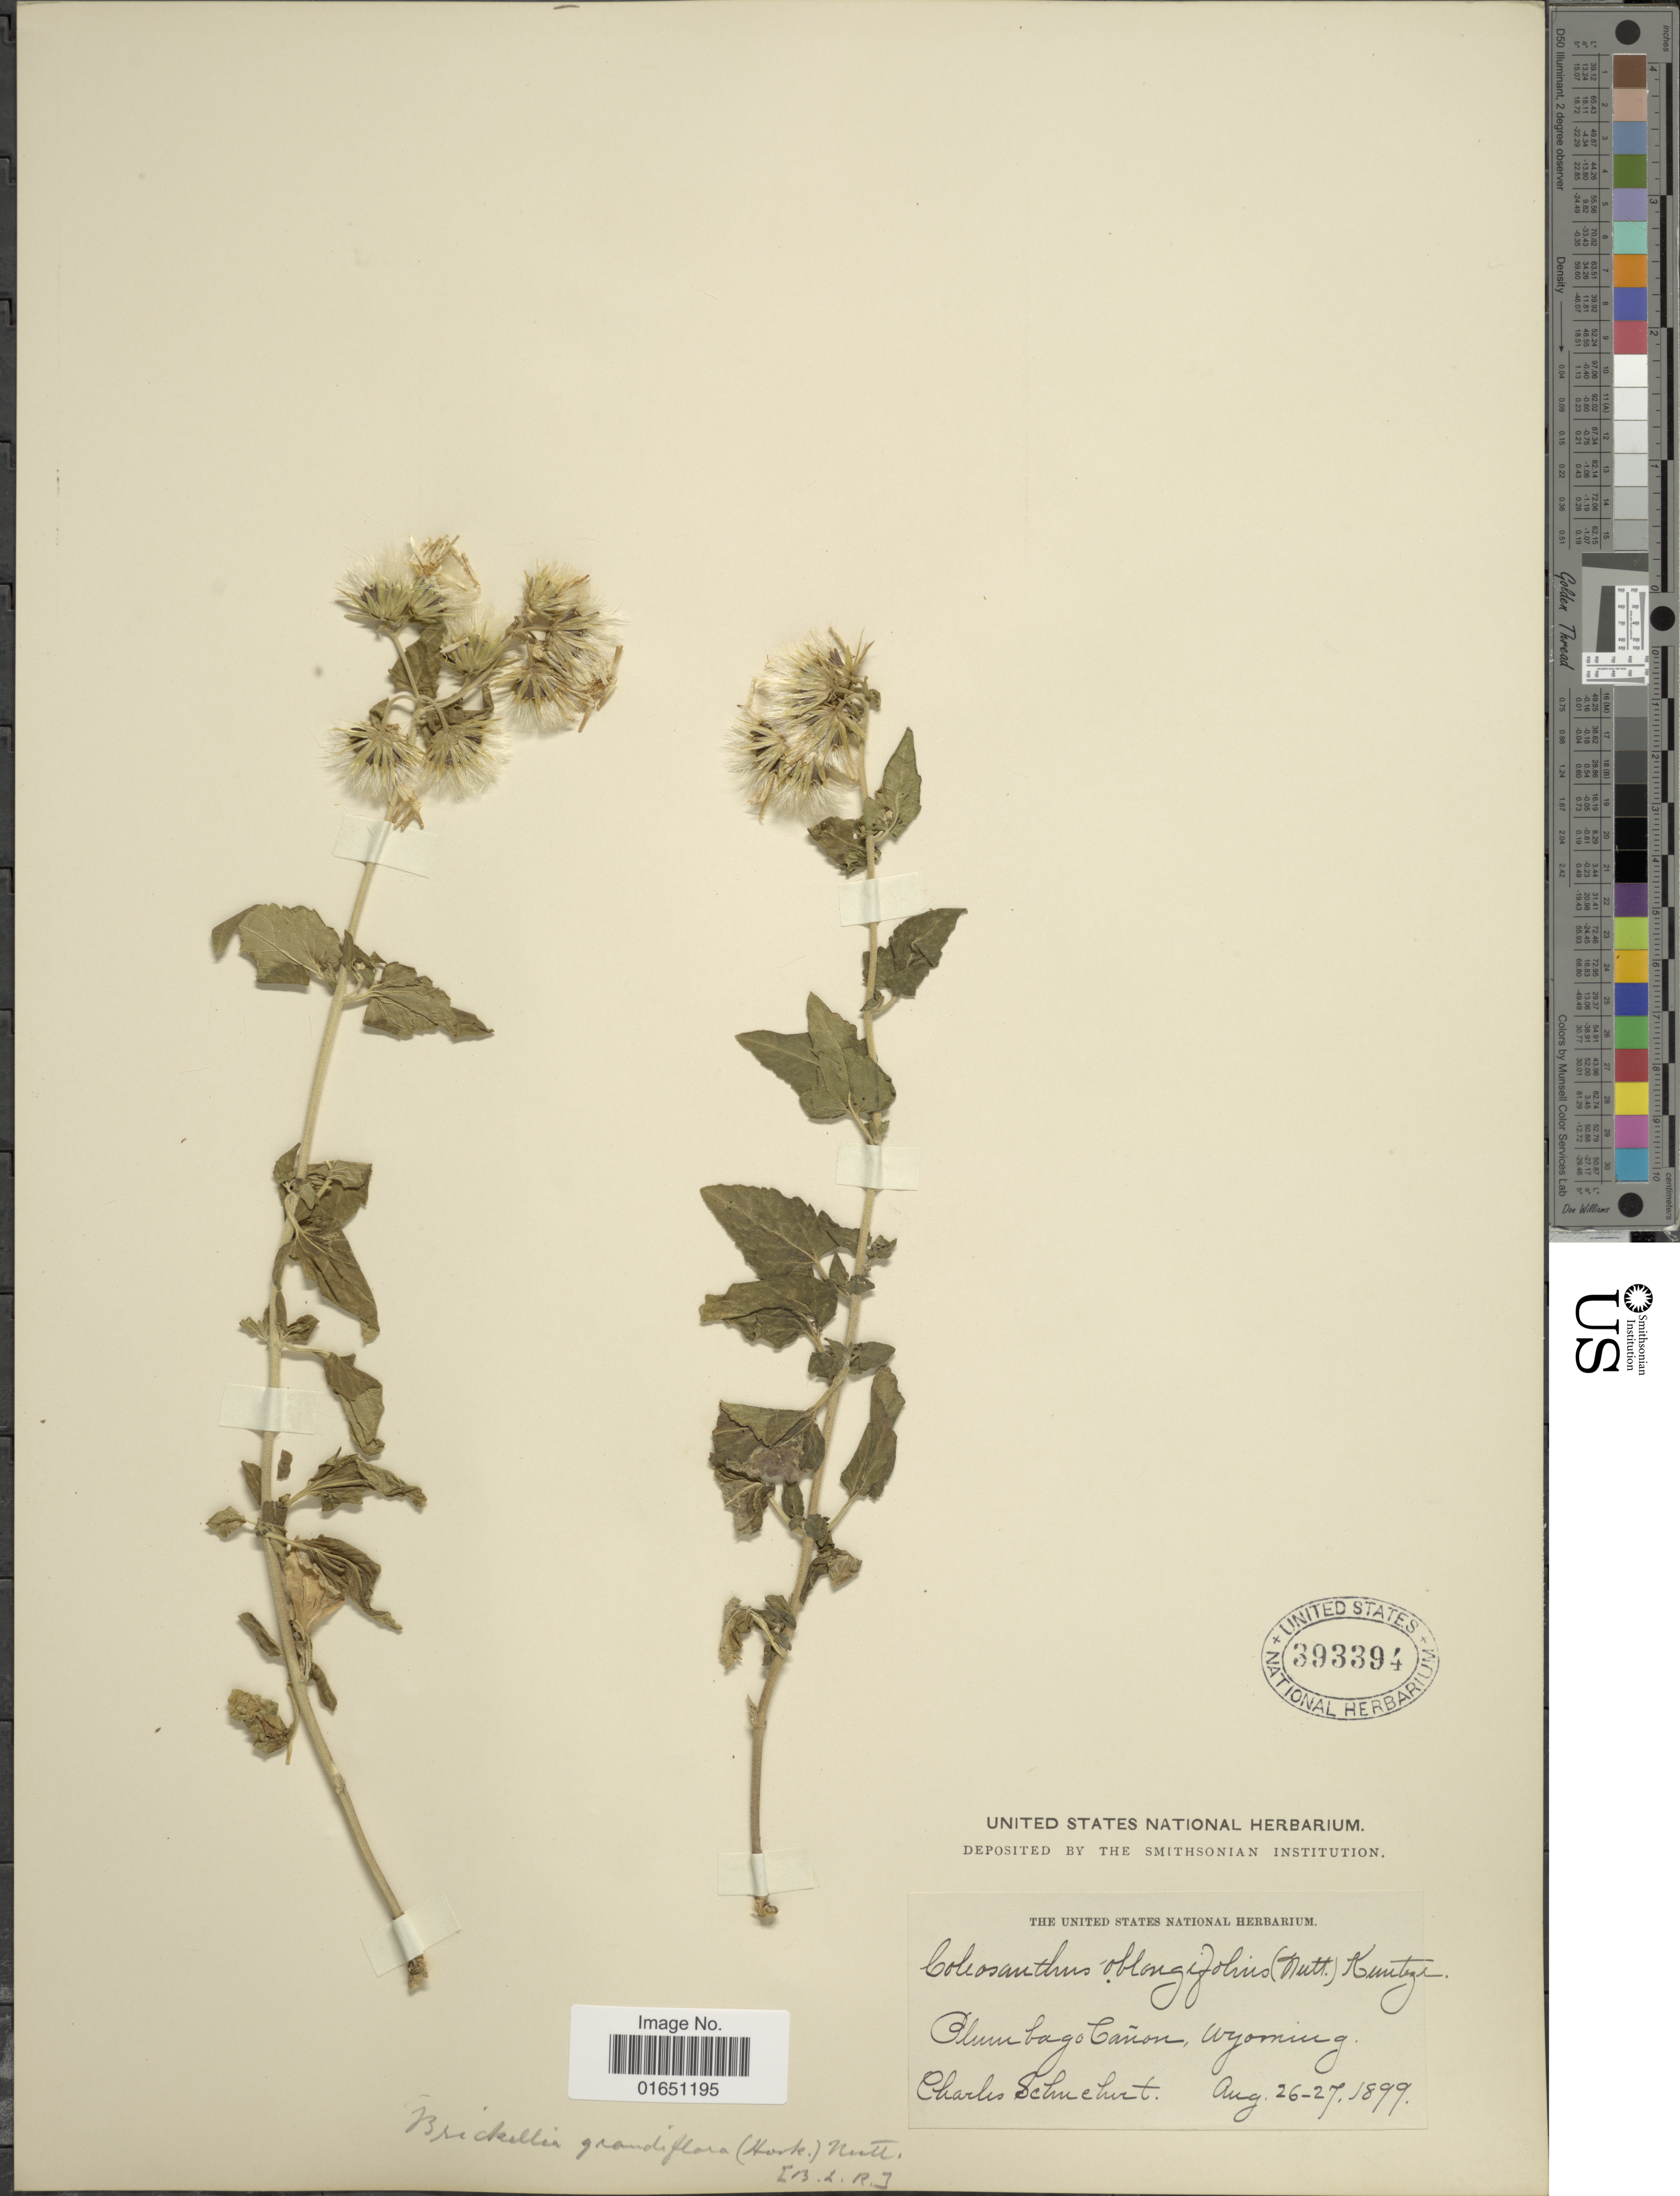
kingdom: Plantae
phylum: Tracheophyta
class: Magnoliopsida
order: Asterales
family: Asteraceae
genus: Brickellia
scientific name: Brickellia grandiflora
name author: (Hook.) Nutt.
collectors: C. Schuchert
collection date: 1899-08-26/1899-08-27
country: United States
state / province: Wyoming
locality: Plumbago Canon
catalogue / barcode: US 393394